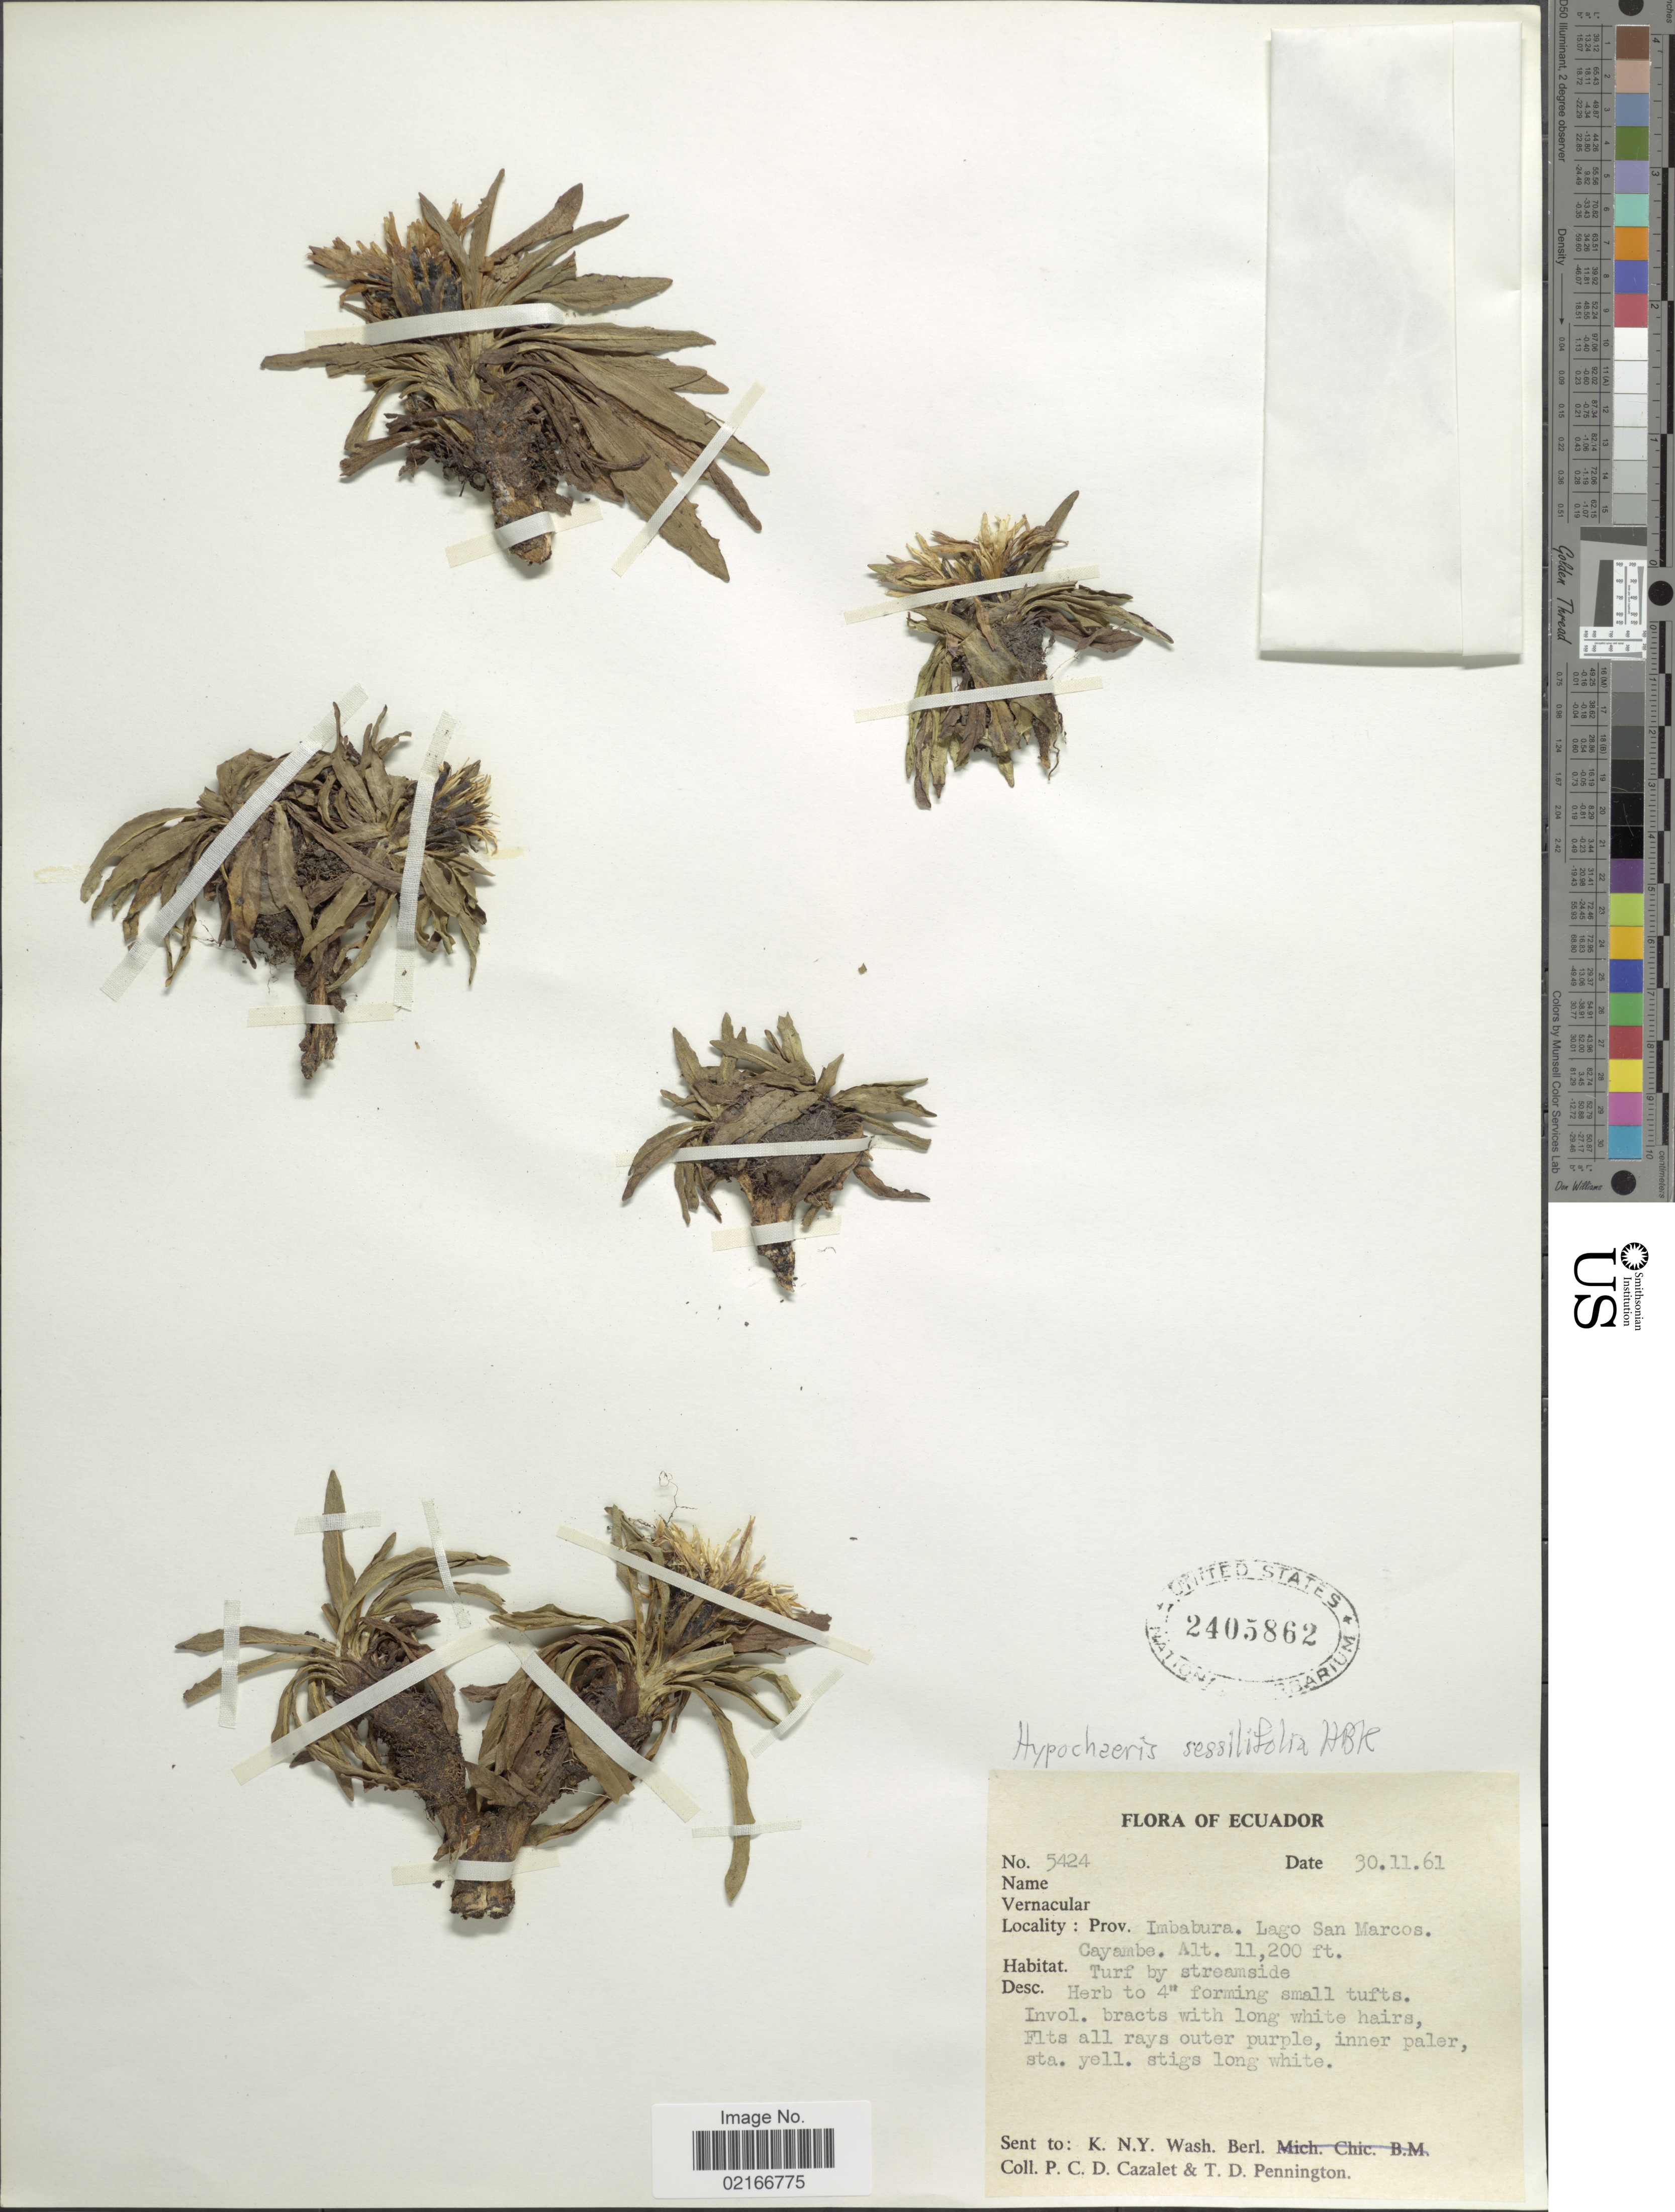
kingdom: Plantae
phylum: Tracheophyta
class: Magnoliopsida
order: Asterales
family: Asteraceae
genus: Hypochaeris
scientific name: Hypochaeris sessiflora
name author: Kunth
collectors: P. C. D. Cazalet & T. D. Pennington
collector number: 5424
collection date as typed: Transcribed d/m/y: 30/11/61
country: Ecuador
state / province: Imbabura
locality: Lago San Marcos. Cayambe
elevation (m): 3414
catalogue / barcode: US 2405862